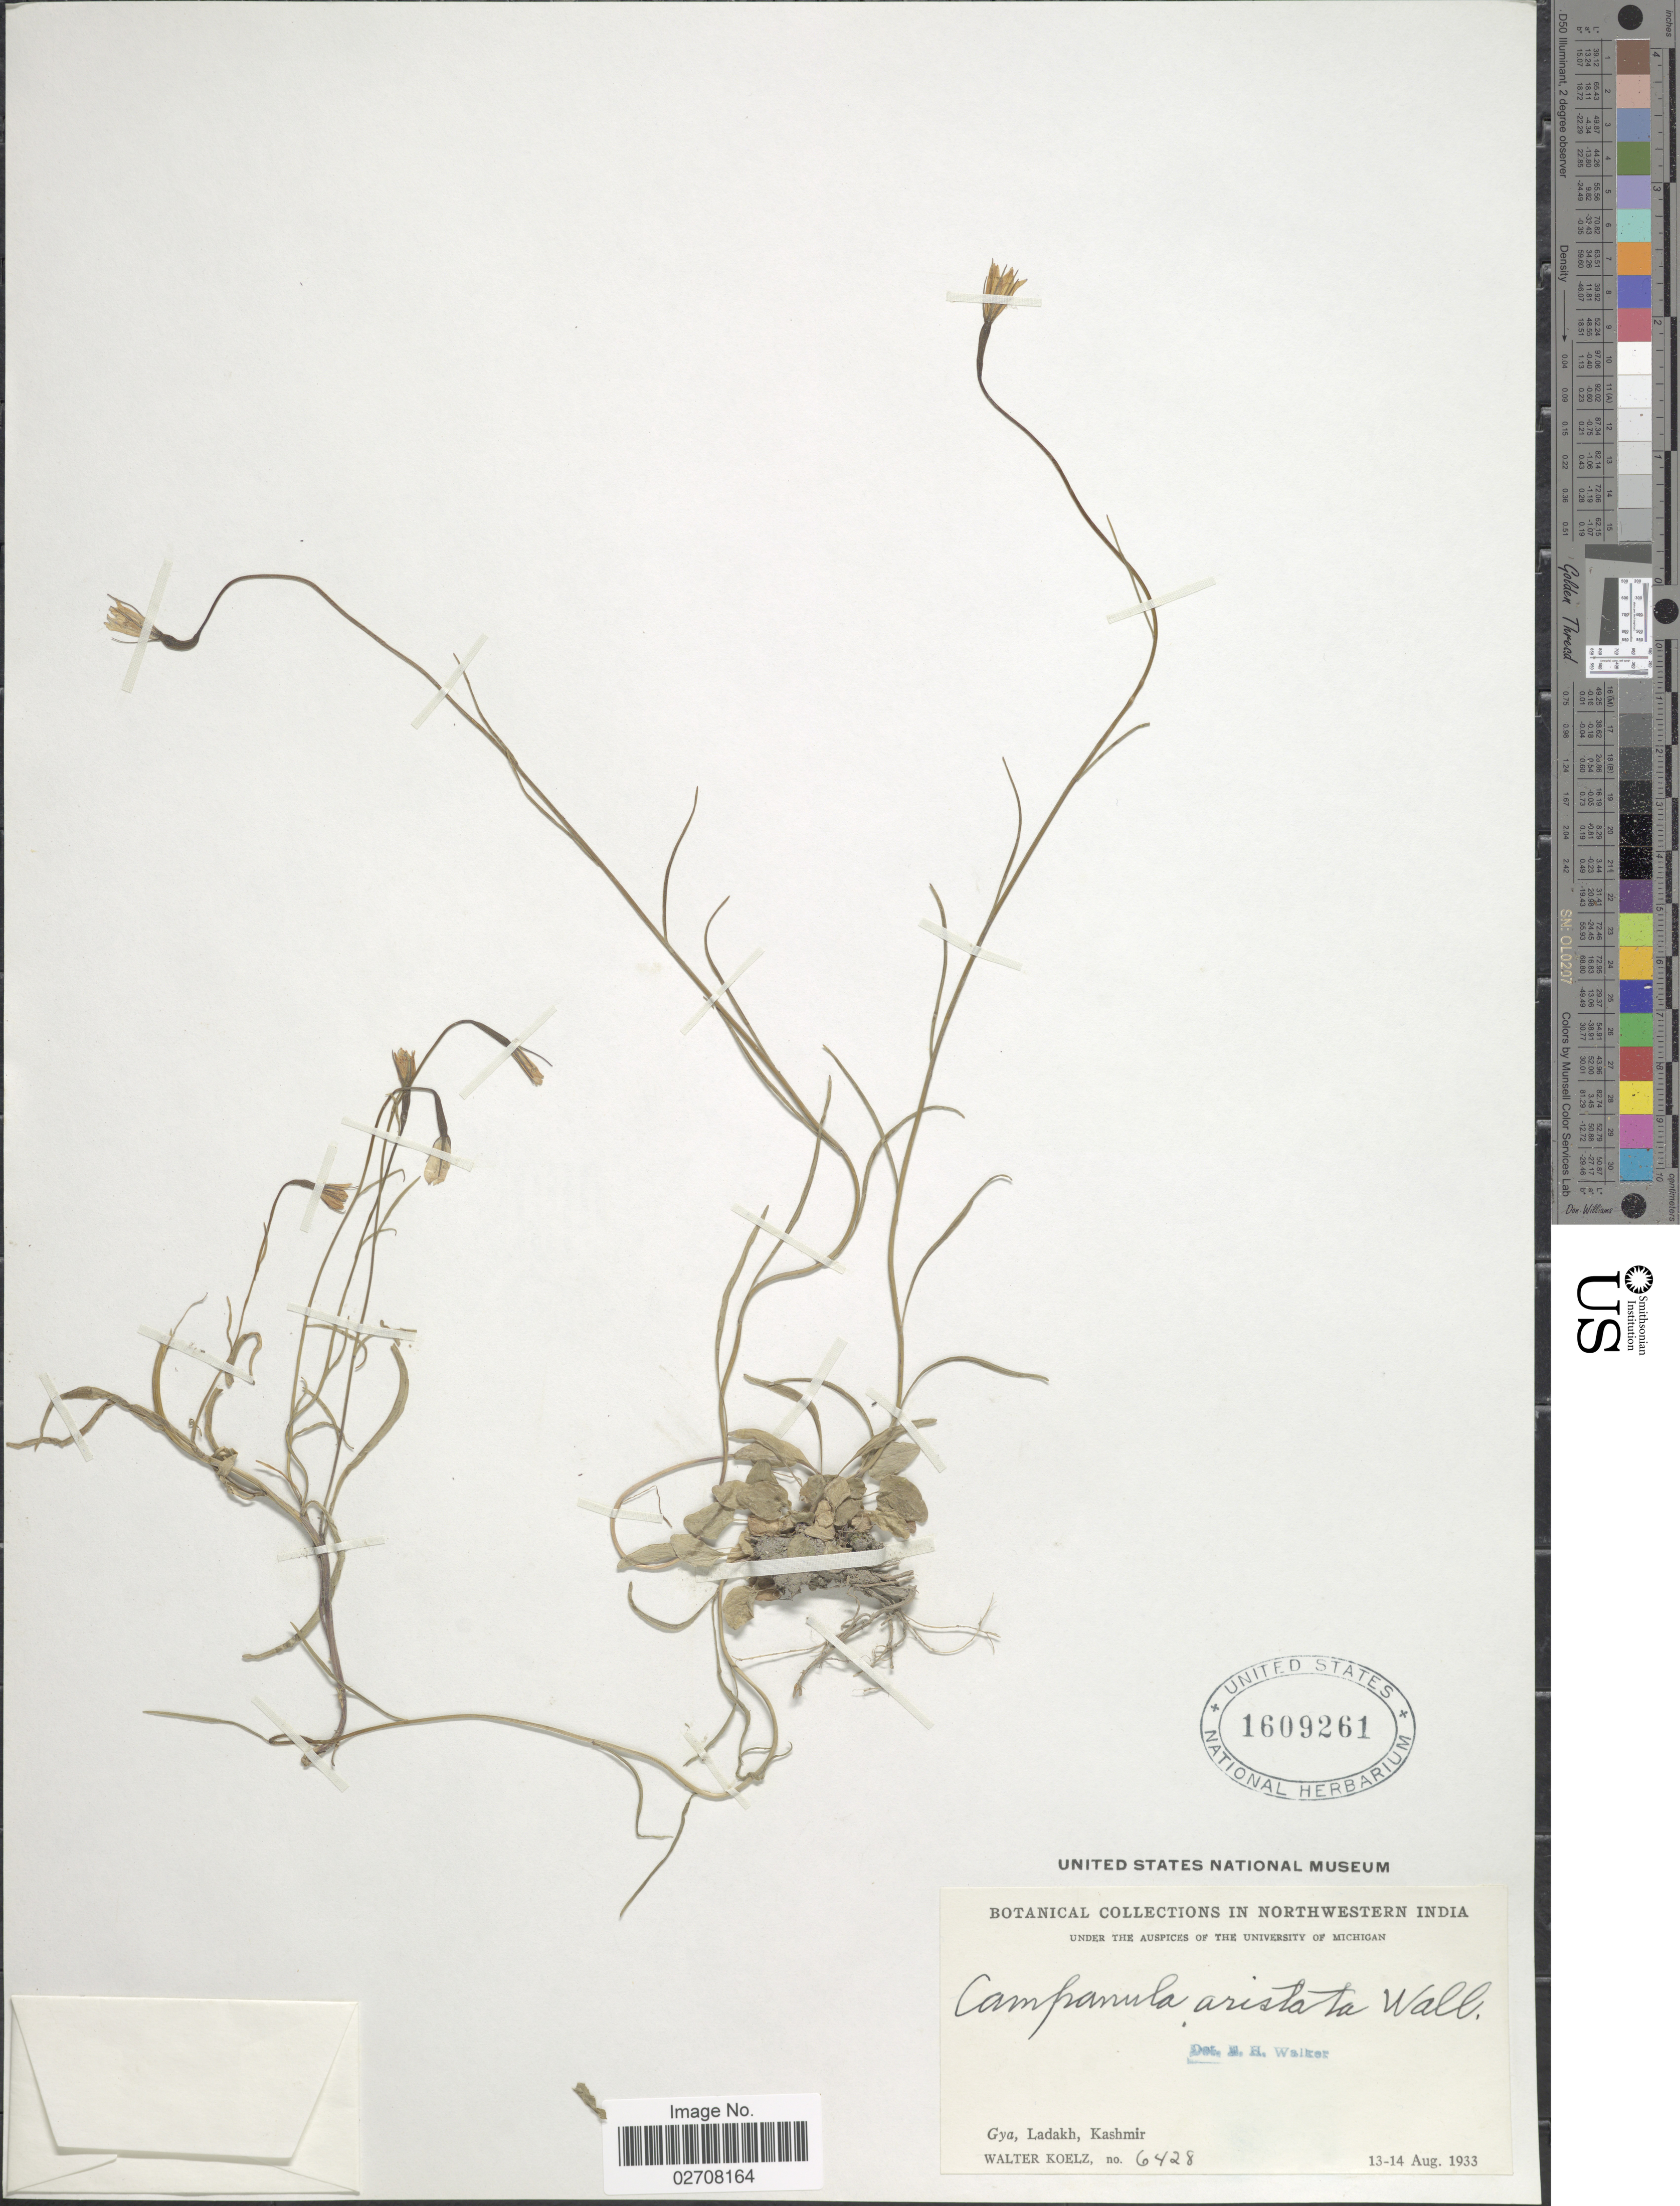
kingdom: Plantae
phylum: Tracheophyta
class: Magnoliopsida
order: Asterales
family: Campanulaceae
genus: Campanula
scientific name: Campanula aristata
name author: Wall.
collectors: W. N. Koelz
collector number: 6428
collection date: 1933-08-13/1933-08-14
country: India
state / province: Jammu and Kashmir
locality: Northwestern India. Gya, Ladakh, Kashmir.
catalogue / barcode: US 1609261